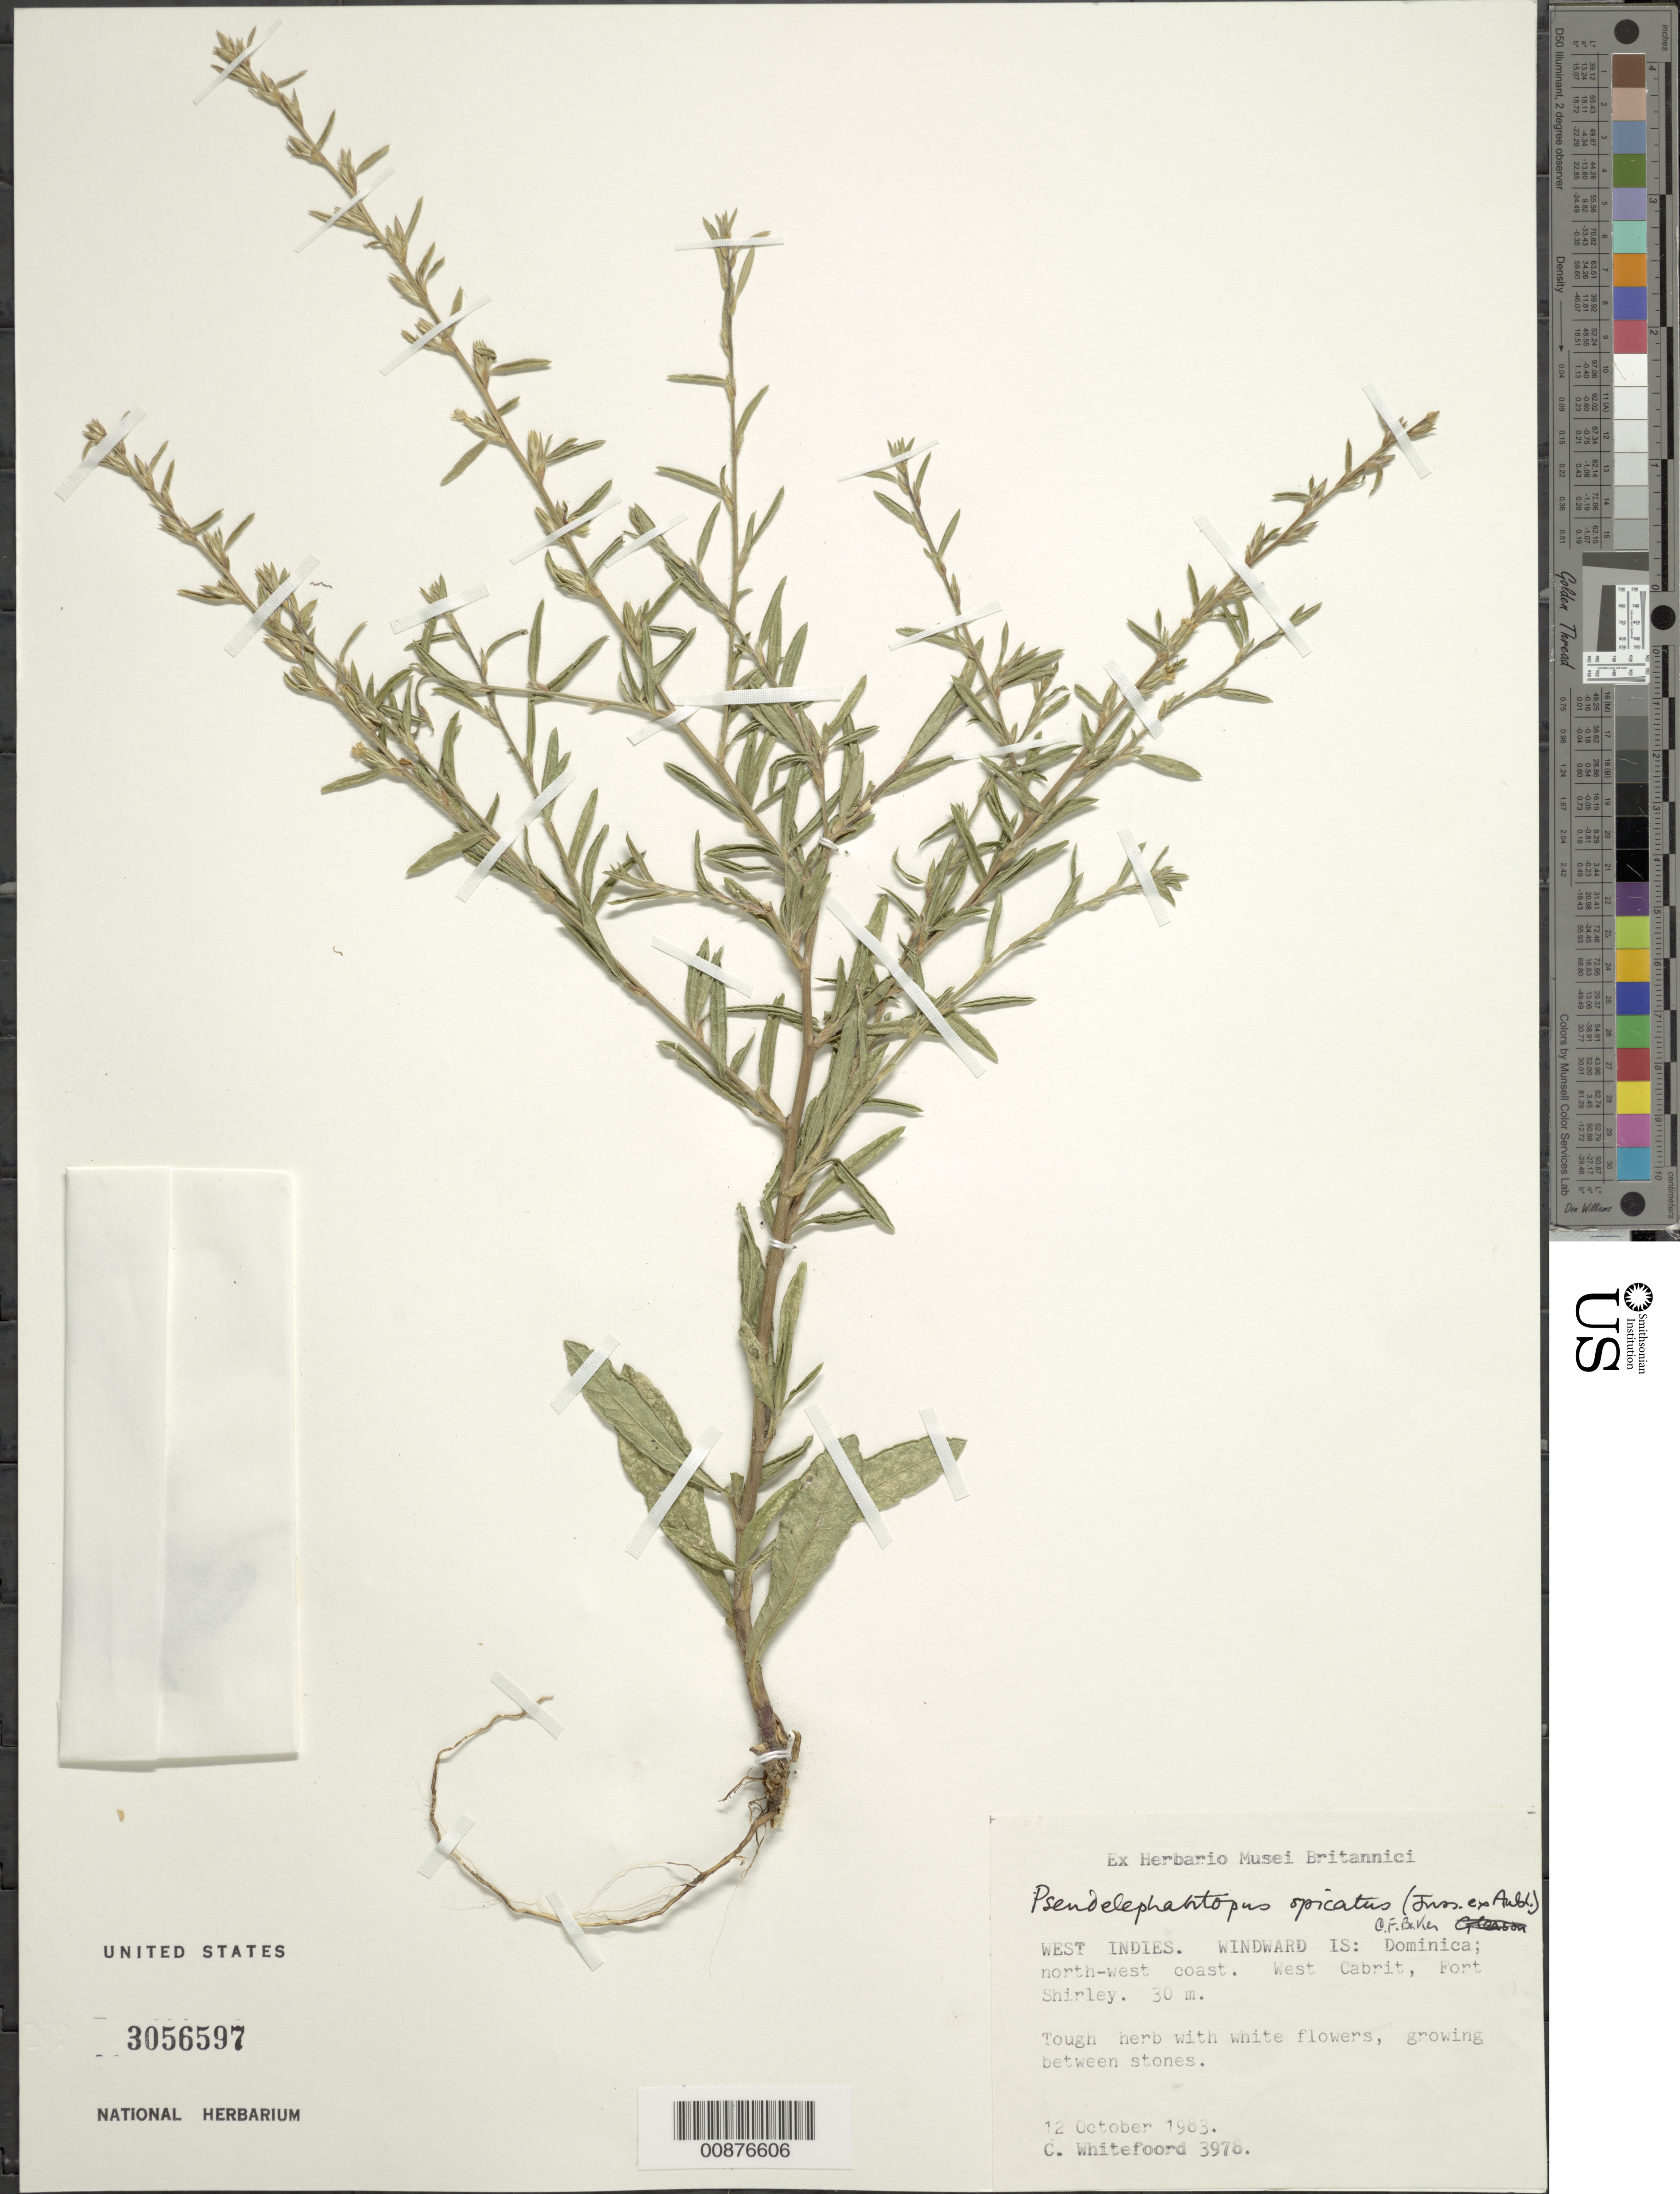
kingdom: Plantae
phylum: Tracheophyta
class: Magnoliopsida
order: Asterales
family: Asteraceae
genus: Pseudelephantopus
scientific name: Pseudelephantopus spicatus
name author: (Juss. ex Aubl.) C.F. Baker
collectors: C. Whitefoord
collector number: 3978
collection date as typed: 12 Oct 1983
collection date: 1983-10-12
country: Dominica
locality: NW coast. West Cabrit, Fort Shirley.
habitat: Growing between stones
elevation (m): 30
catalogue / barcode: US 3056597